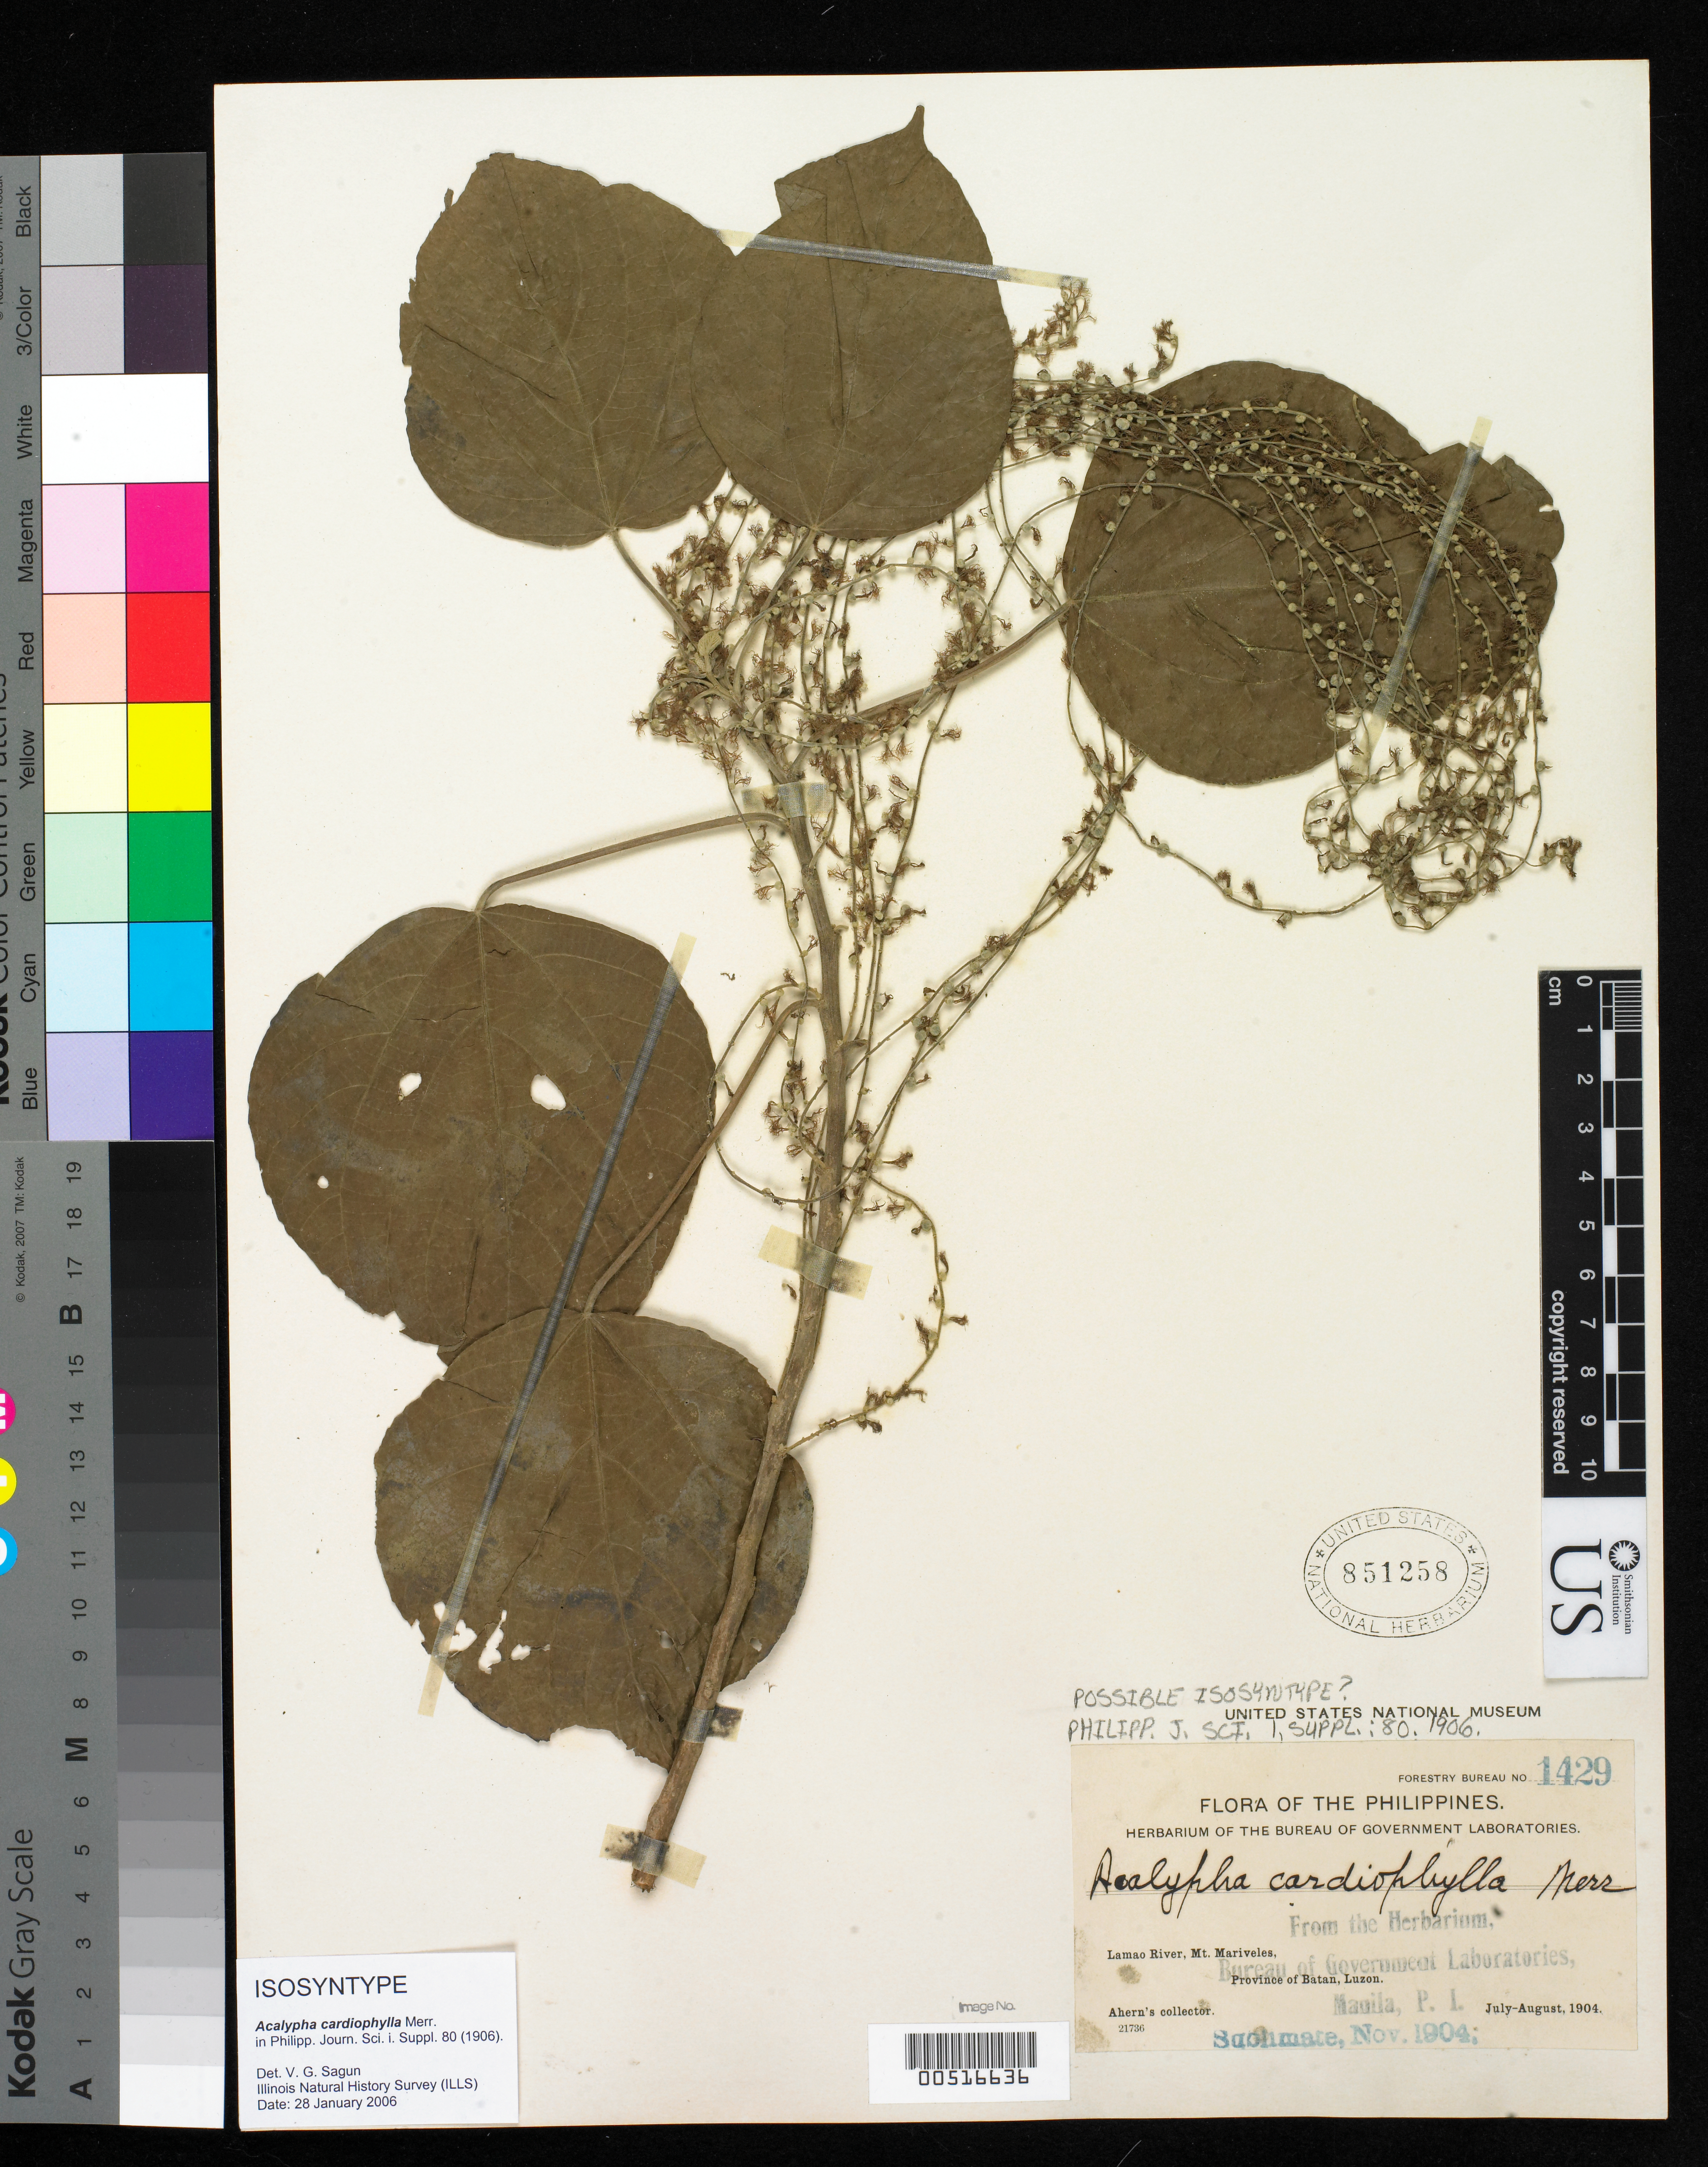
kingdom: Plantae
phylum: Tracheophyta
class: Magnoliopsida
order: Malpighiales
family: Euphorbiaceae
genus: Acalypha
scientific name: Acalypha cardiophylla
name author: Merr.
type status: Isosyntype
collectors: Ahern's collector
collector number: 1429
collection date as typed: Jul 1904 to -- Aug 1904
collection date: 1904-07/1904-08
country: Philippines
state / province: Central Luzon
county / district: Bataan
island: Luzon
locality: Lamao River, Mt Mariveles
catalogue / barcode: US 851258